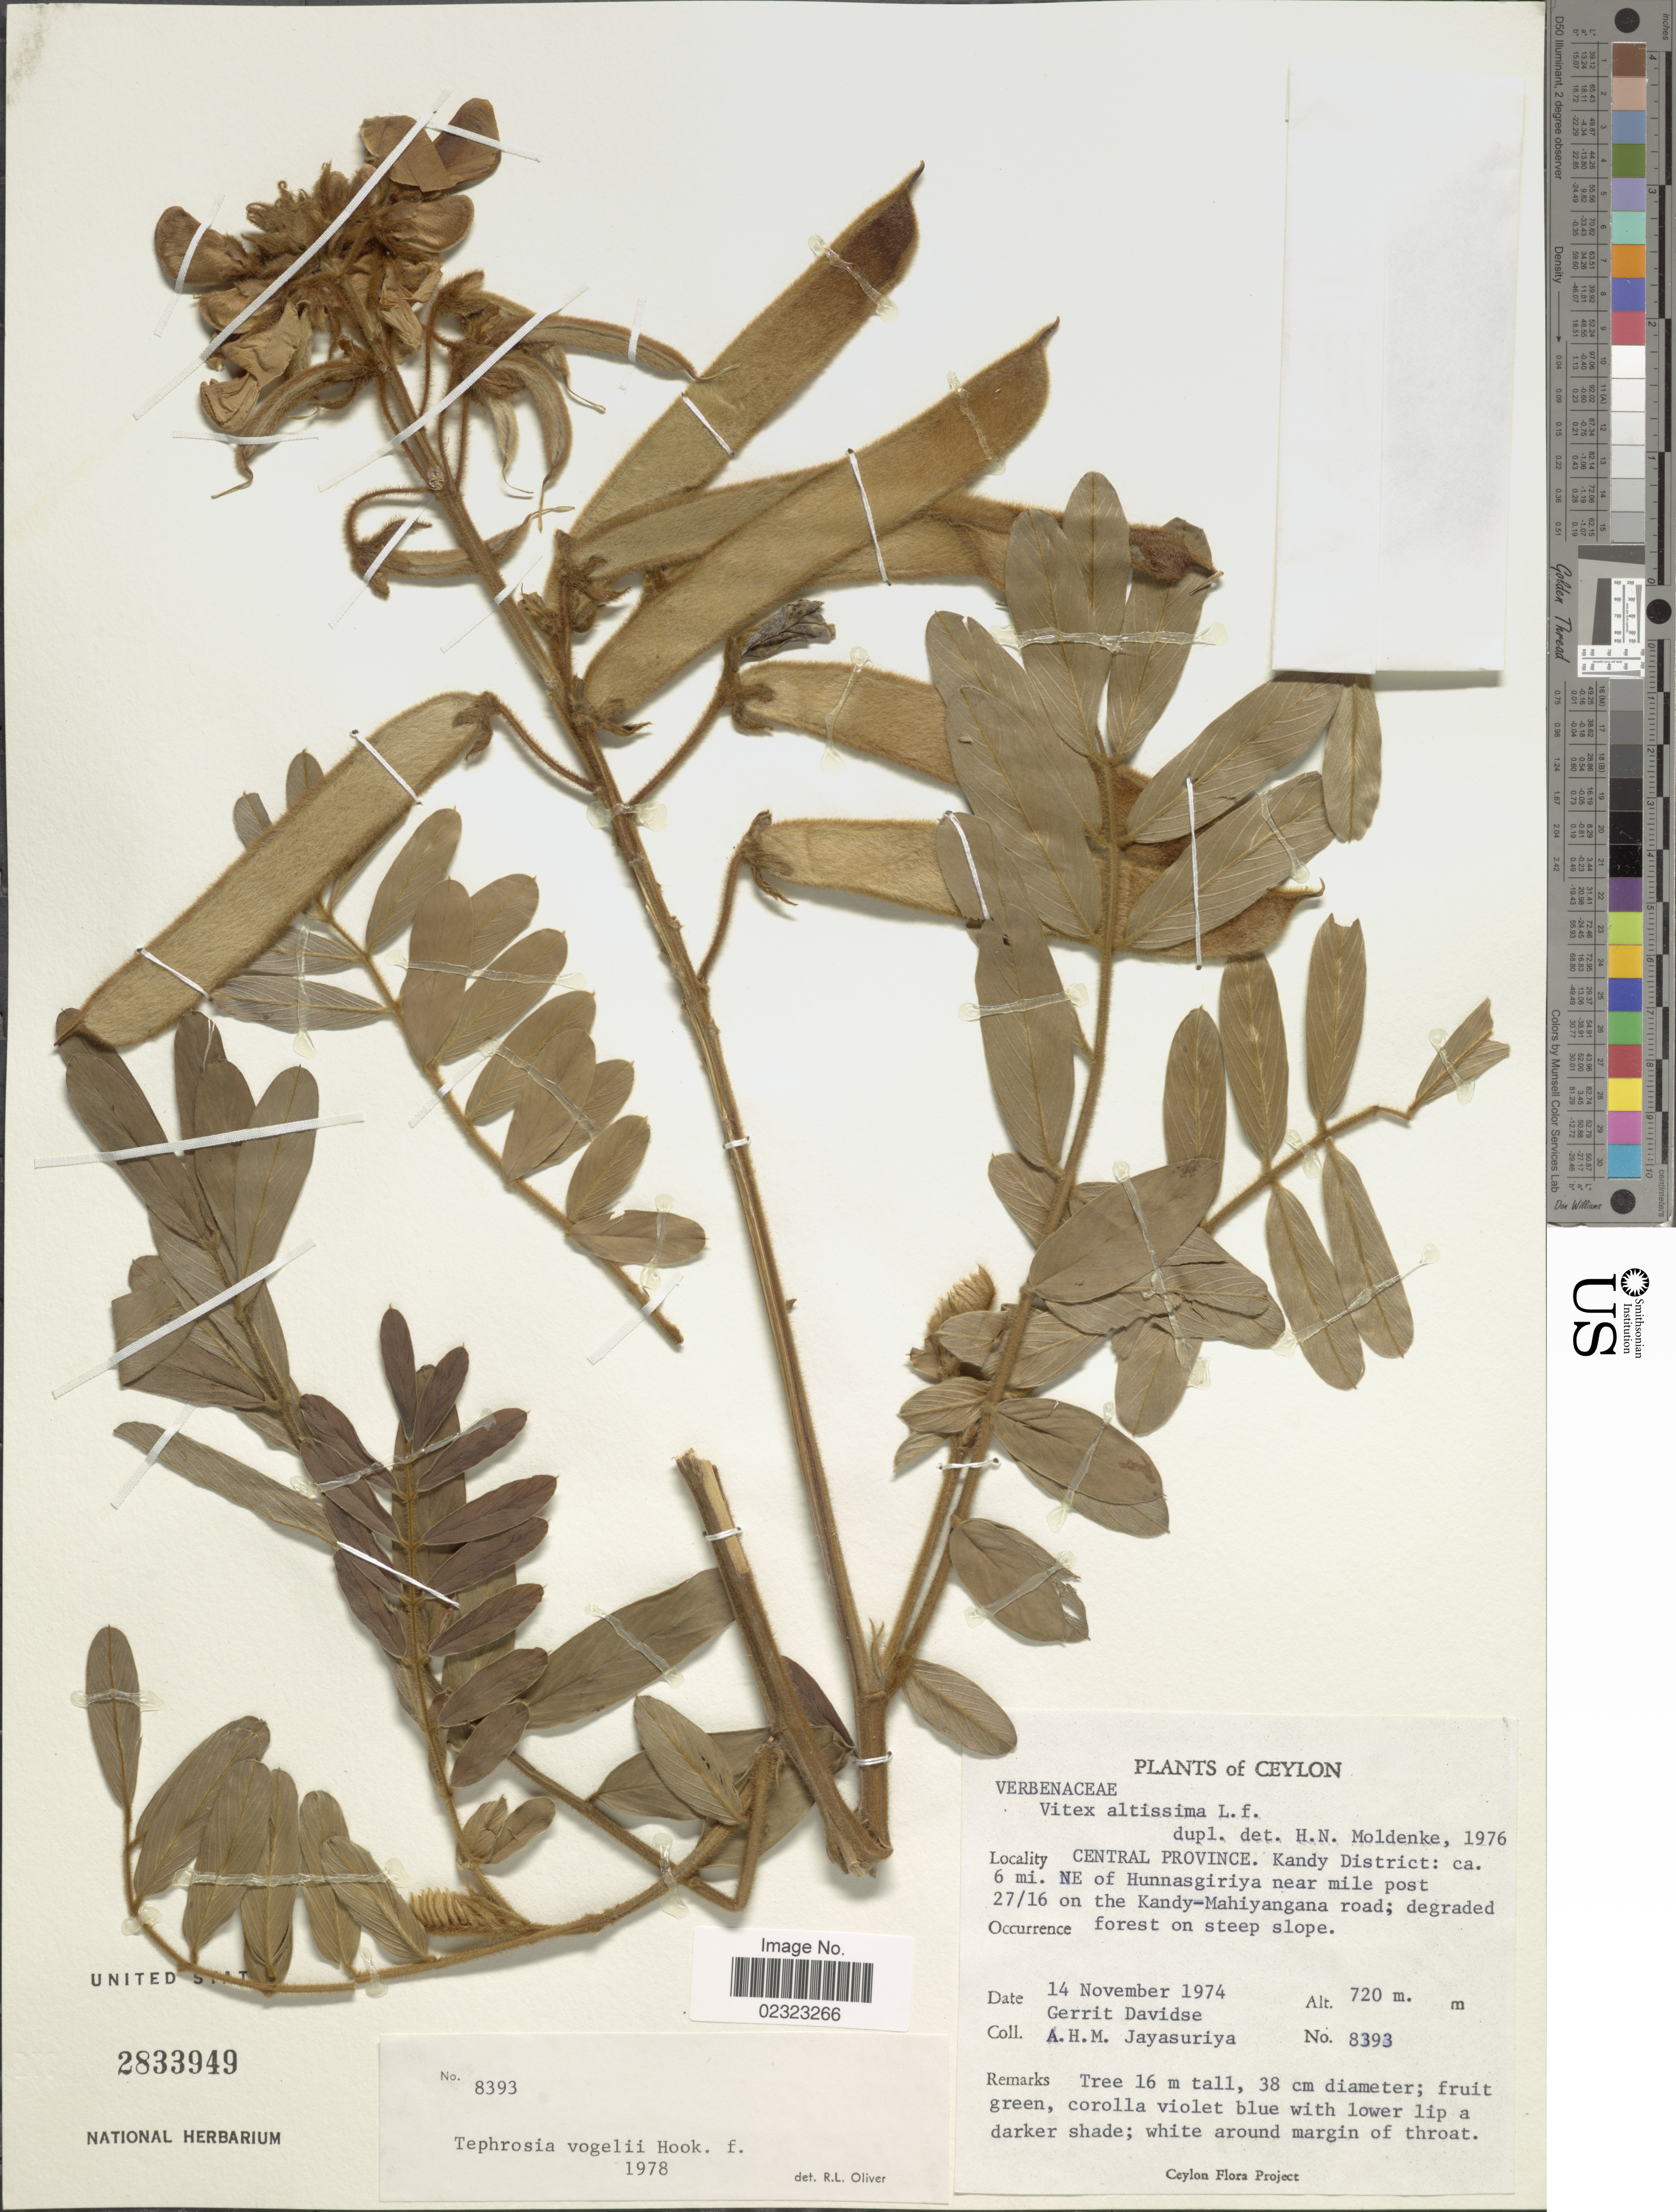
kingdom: Plantae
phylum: Tracheophyta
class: Magnoliopsida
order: Fabales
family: Fabaceae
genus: Tephrosia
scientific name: Tephrosia vogelii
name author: Hook. f.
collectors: G. Davidse & A. H. Jayasuriya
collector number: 8393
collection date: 1974-11-14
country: Sri Lanka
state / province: Central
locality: Kandy Distrcit: ca. 6 mi. NE of Hunnasgiriya near mile post 27/16 on the Kandy-Mahiyangana road; degraded forest on steep slope.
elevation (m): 720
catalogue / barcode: US 2833949